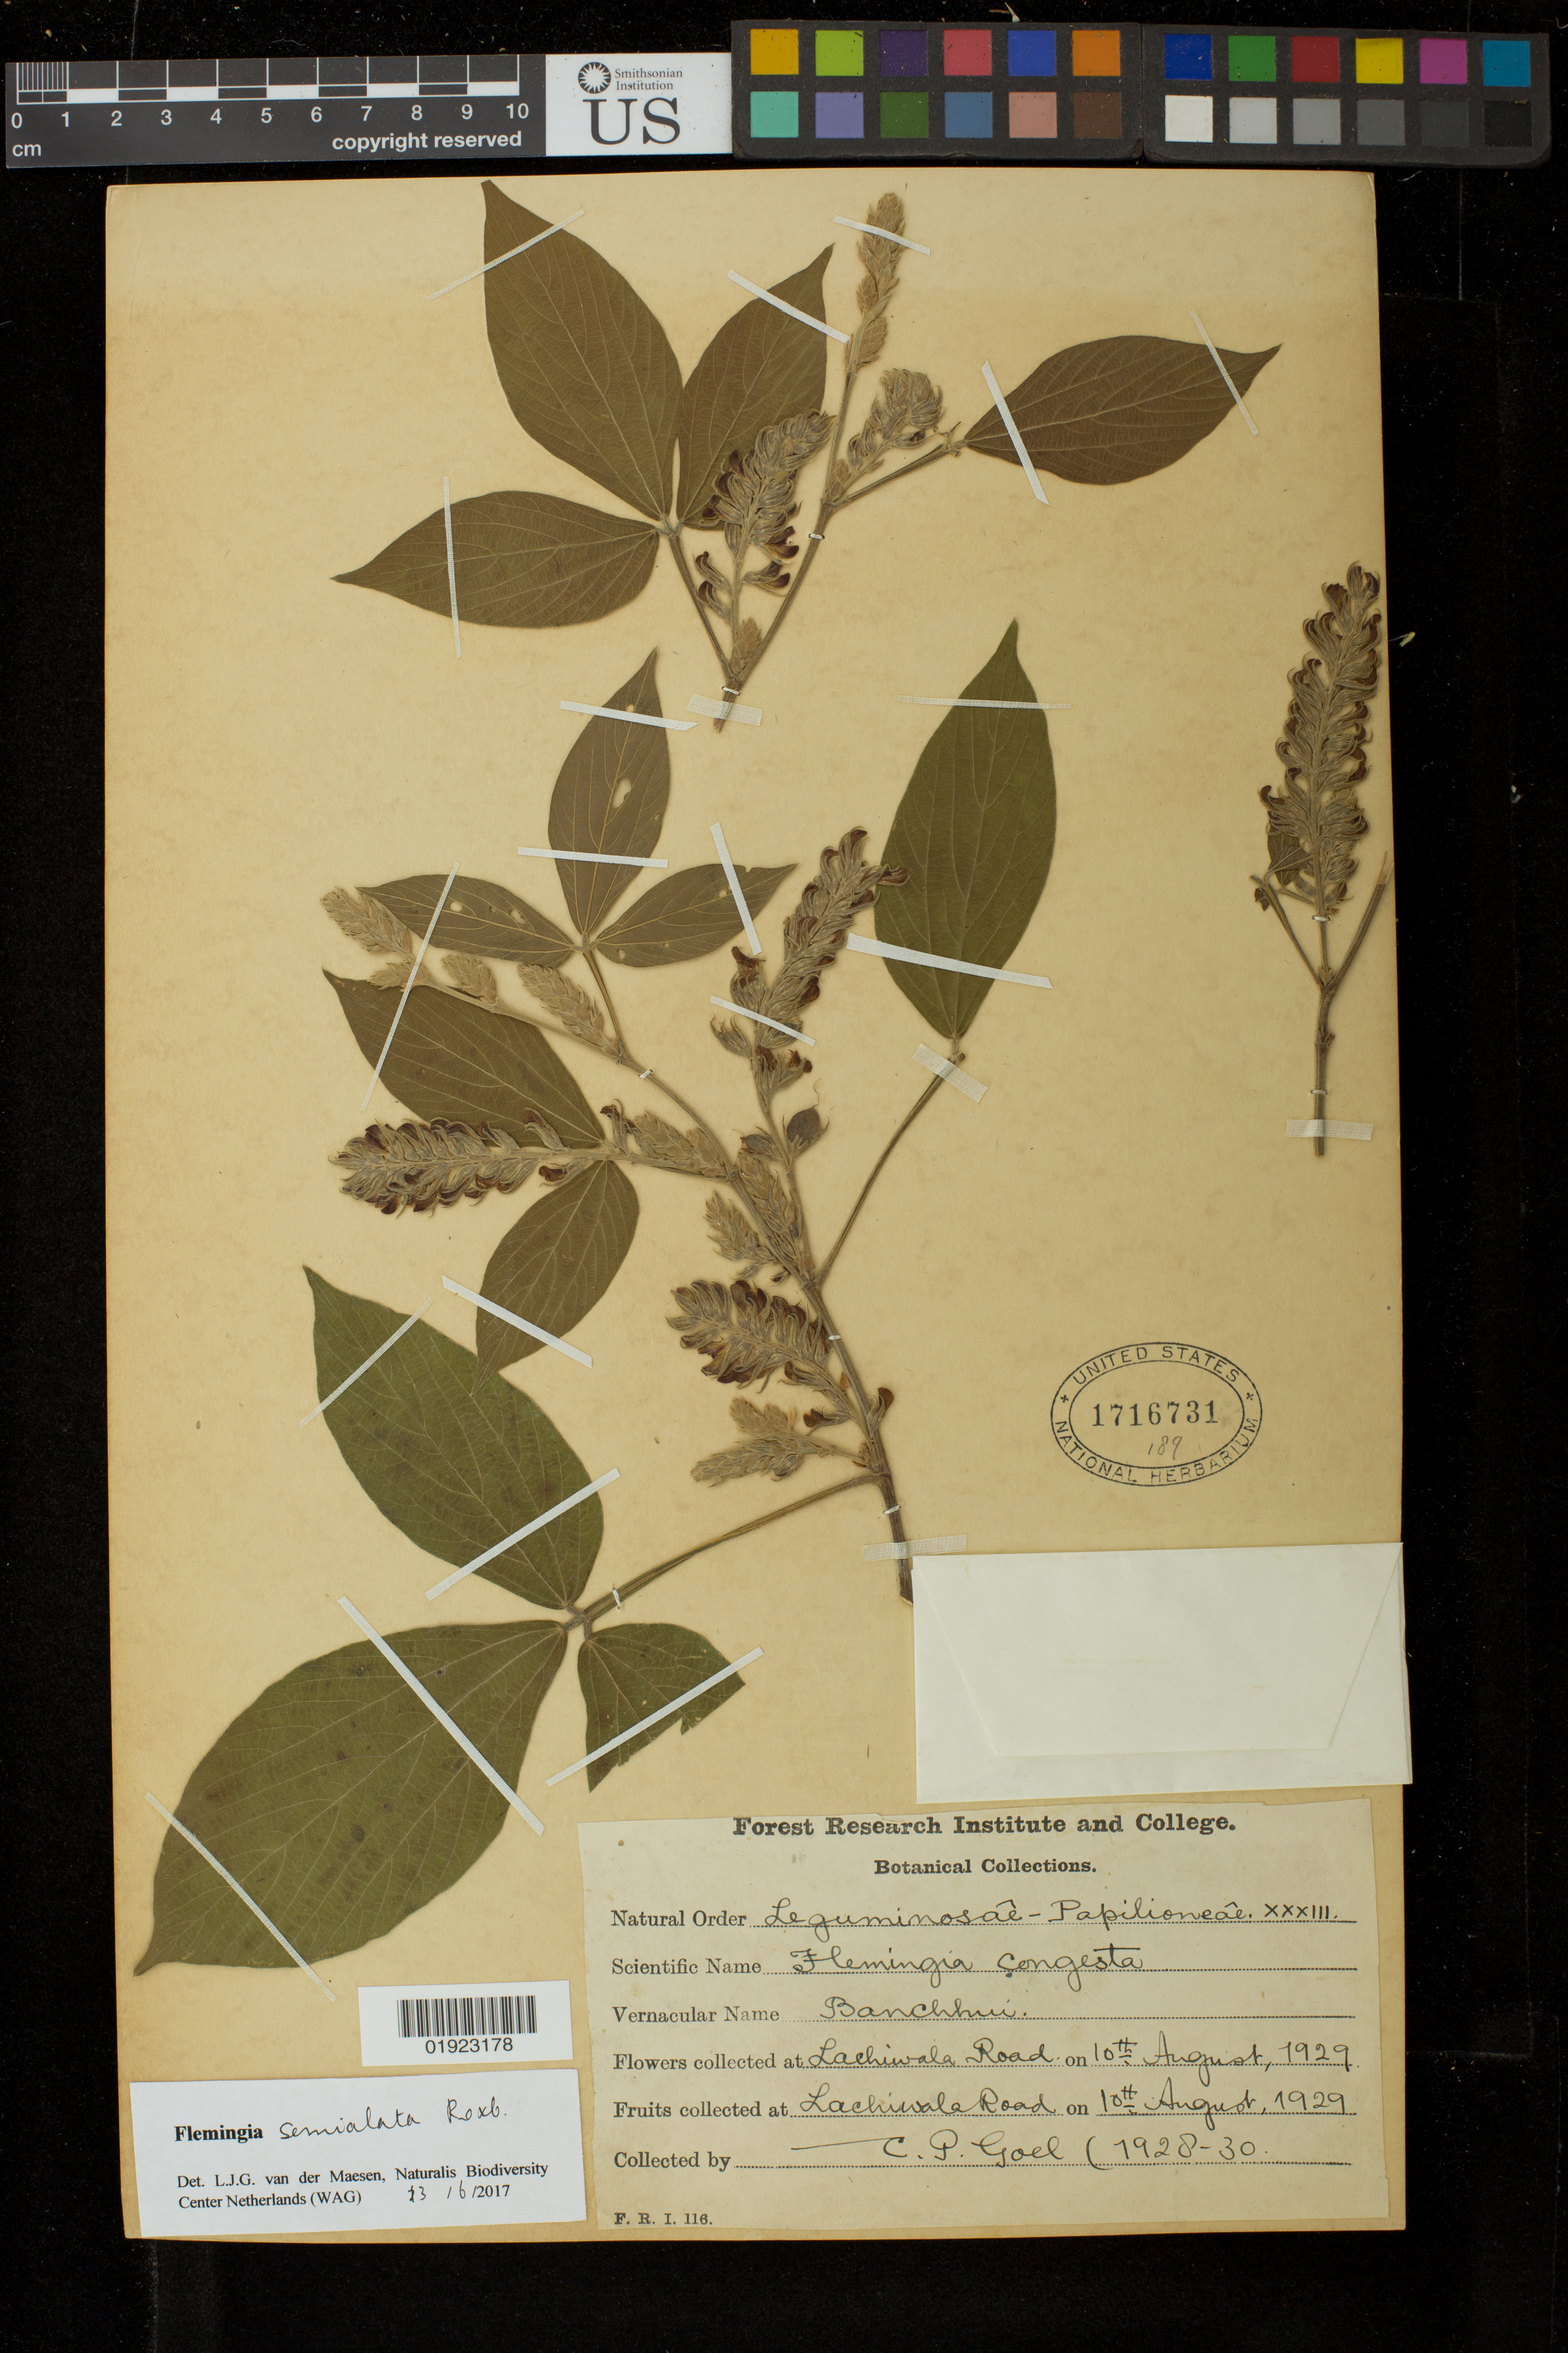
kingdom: Plantae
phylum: Tracheophyta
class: Magnoliopsida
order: Fabales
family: Fabaceae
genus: Flemingia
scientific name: Flemingia semialata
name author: Roxb.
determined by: van der Maesen, L.J.G.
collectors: C. Goel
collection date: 1929-08-10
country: India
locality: Lacchiwala Road.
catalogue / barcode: US 1716731